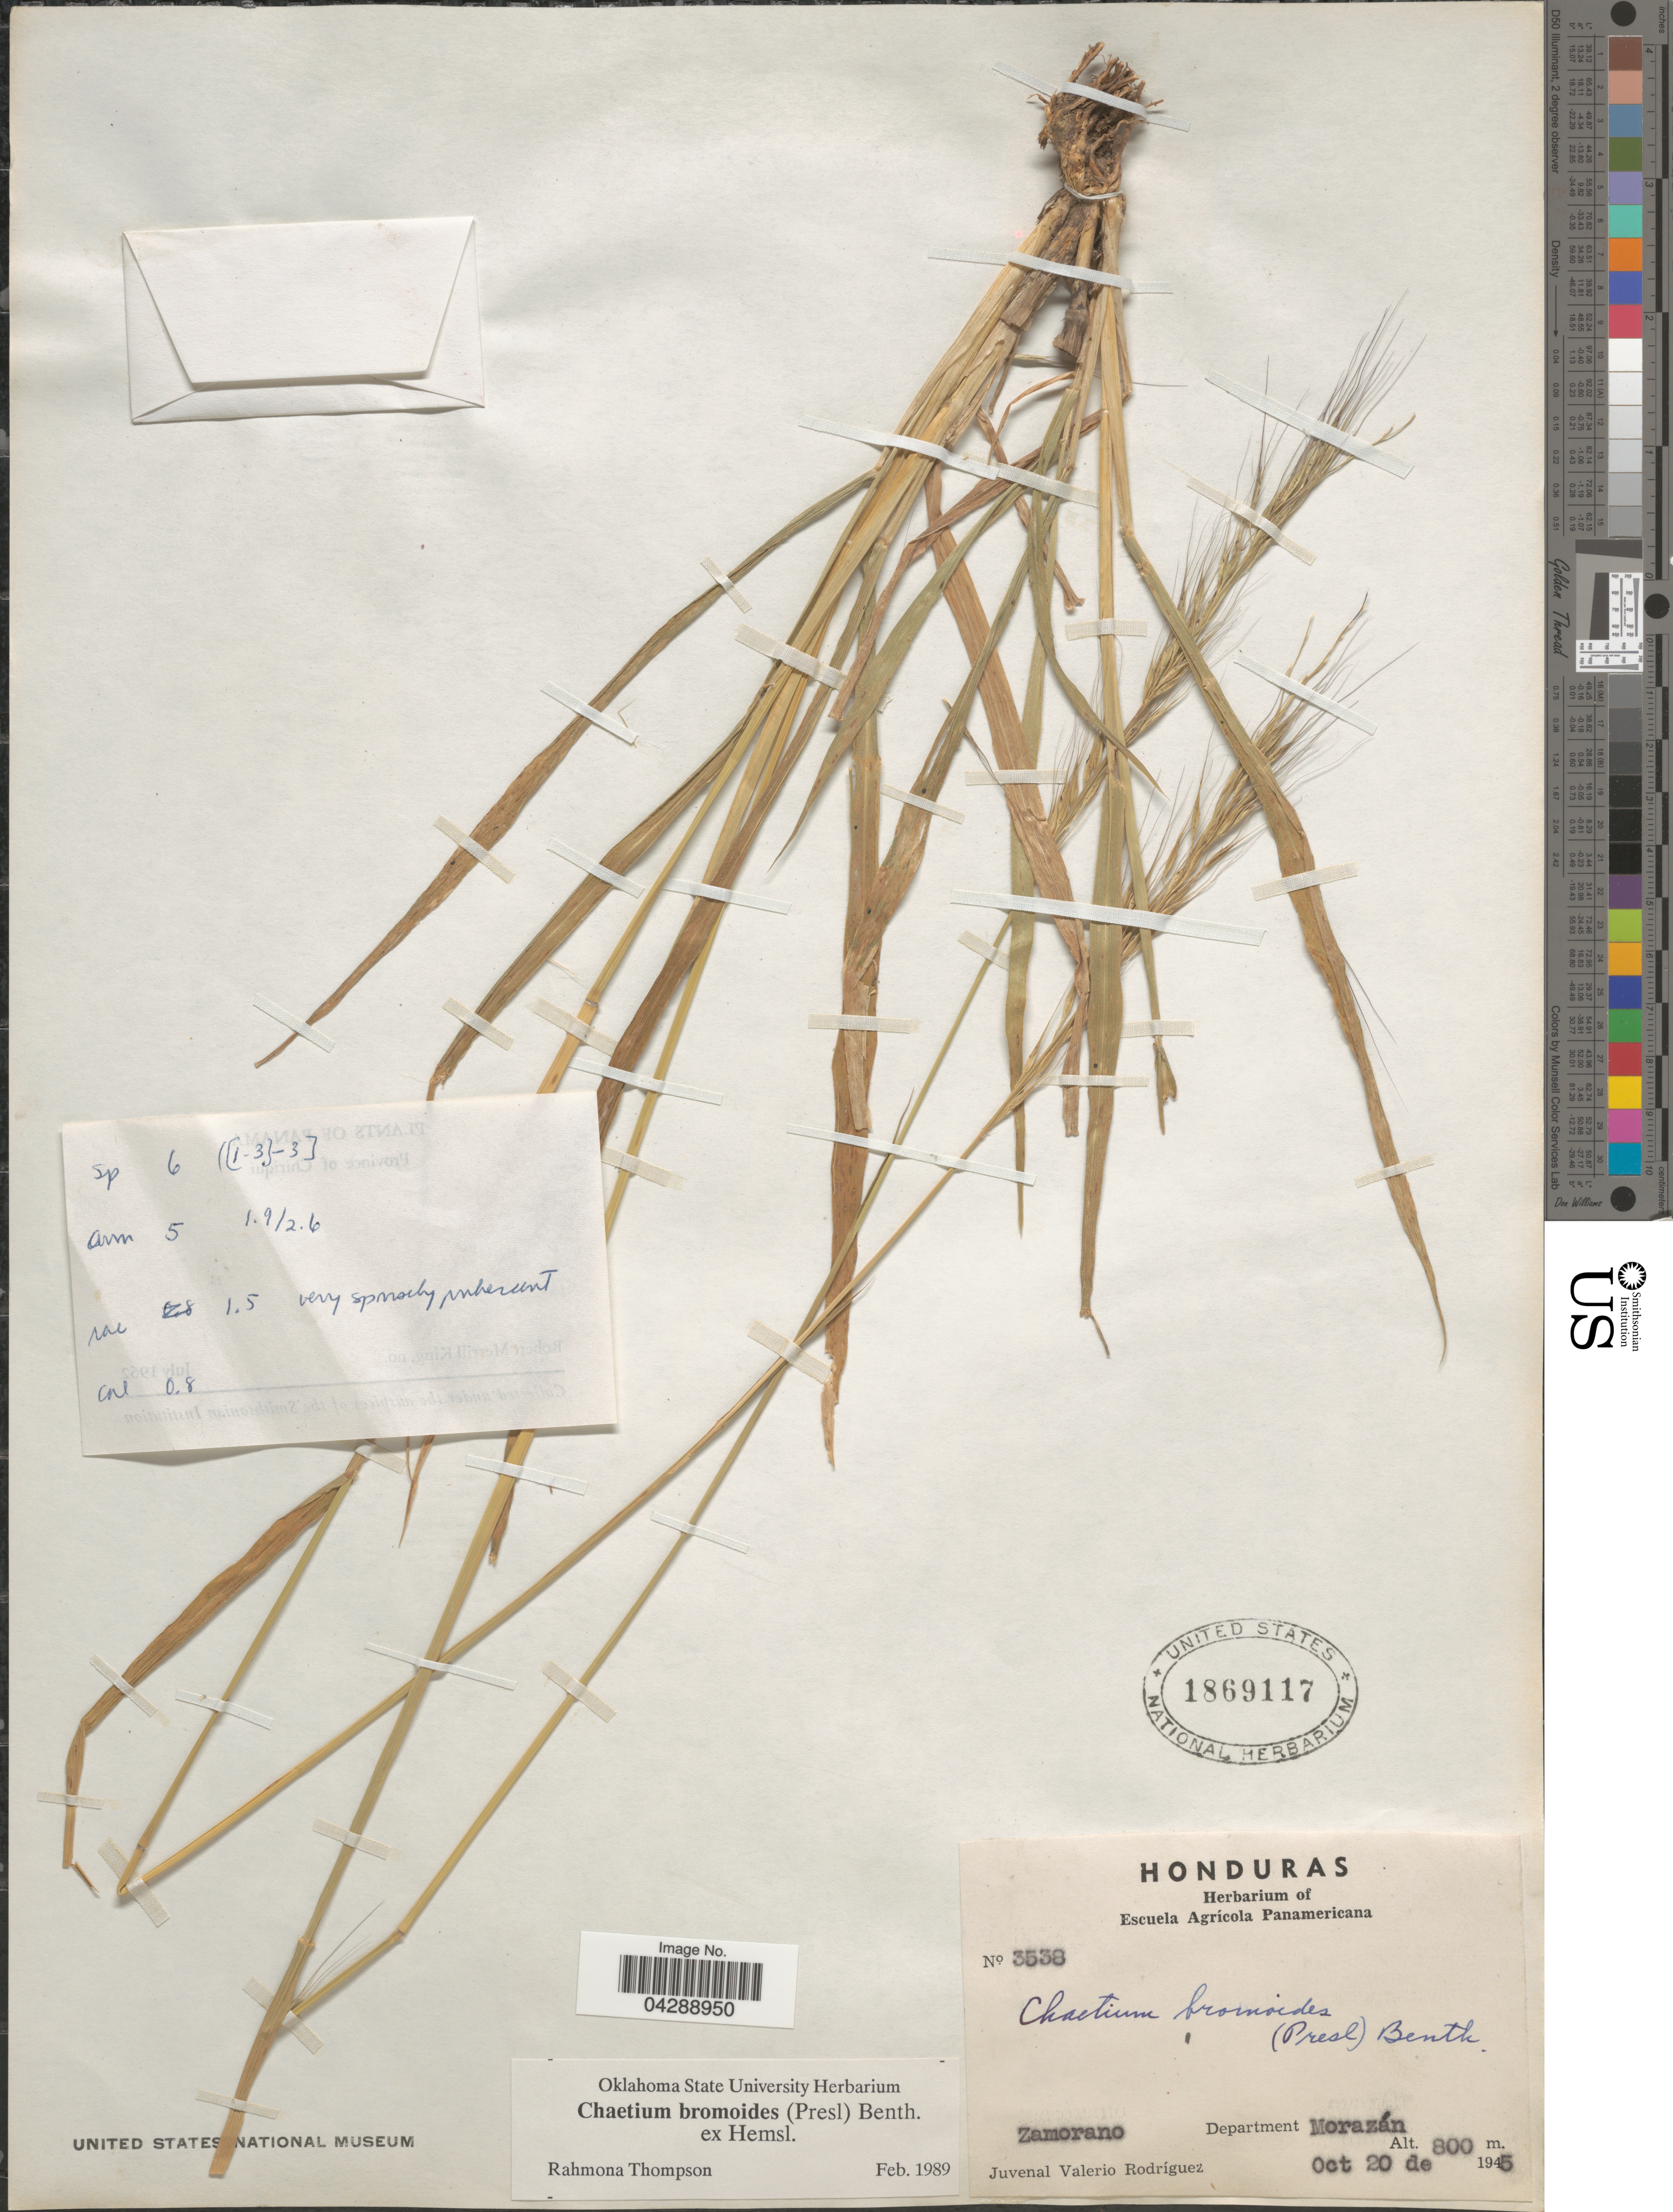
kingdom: Plantae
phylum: Tracheophyta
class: Liliopsida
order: Poales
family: Poaceae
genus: Chaetium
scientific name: Chaetium bromoides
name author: (J. Presl) Benth. ex Hemsl.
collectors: J. Valerio R.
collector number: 3538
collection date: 1945-10-20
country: Honduras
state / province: Fco. Morazán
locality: Zamorano. Department of Morazán.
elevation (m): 800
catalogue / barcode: US 1869117